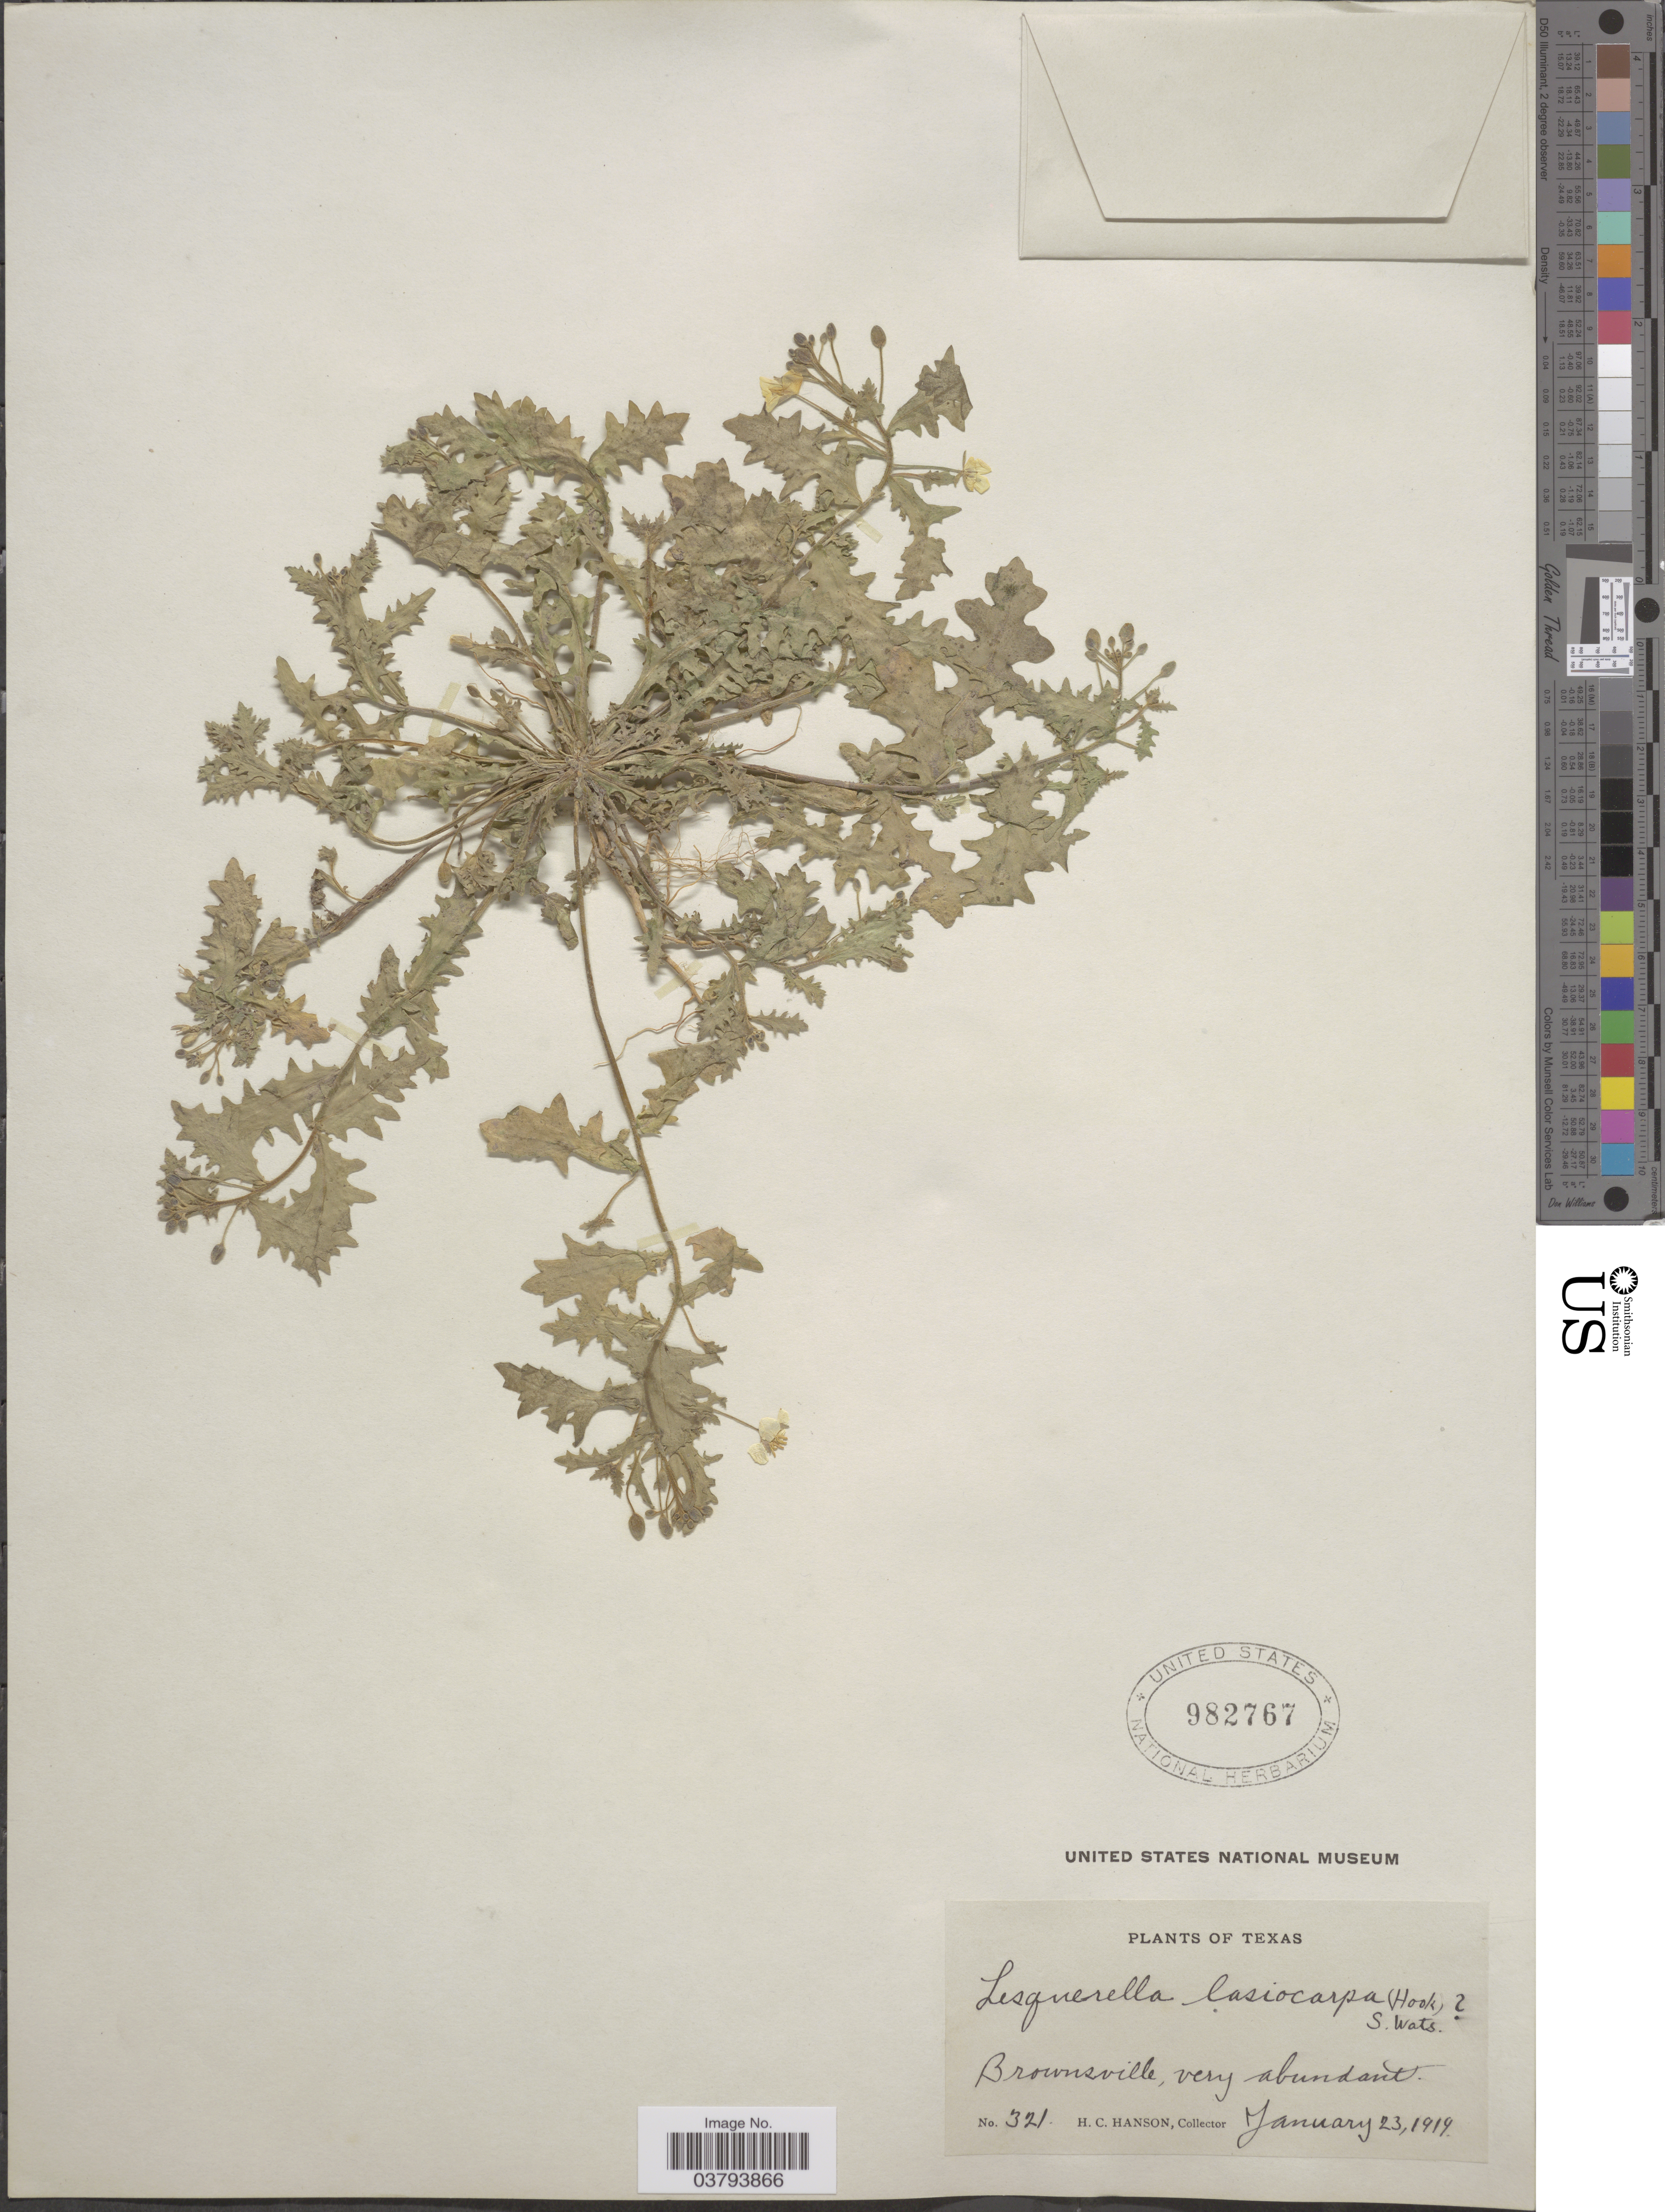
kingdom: Plantae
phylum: Tracheophyta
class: Magnoliopsida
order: Brassicales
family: Brassicaceae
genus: Lesquerella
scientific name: Lesquerella lasiocarpa subsp. lasiocarpa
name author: S. Watson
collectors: H. Hanson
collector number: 321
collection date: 1919-01-23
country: United States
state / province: Texas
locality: Brownsville.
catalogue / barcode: US 982767